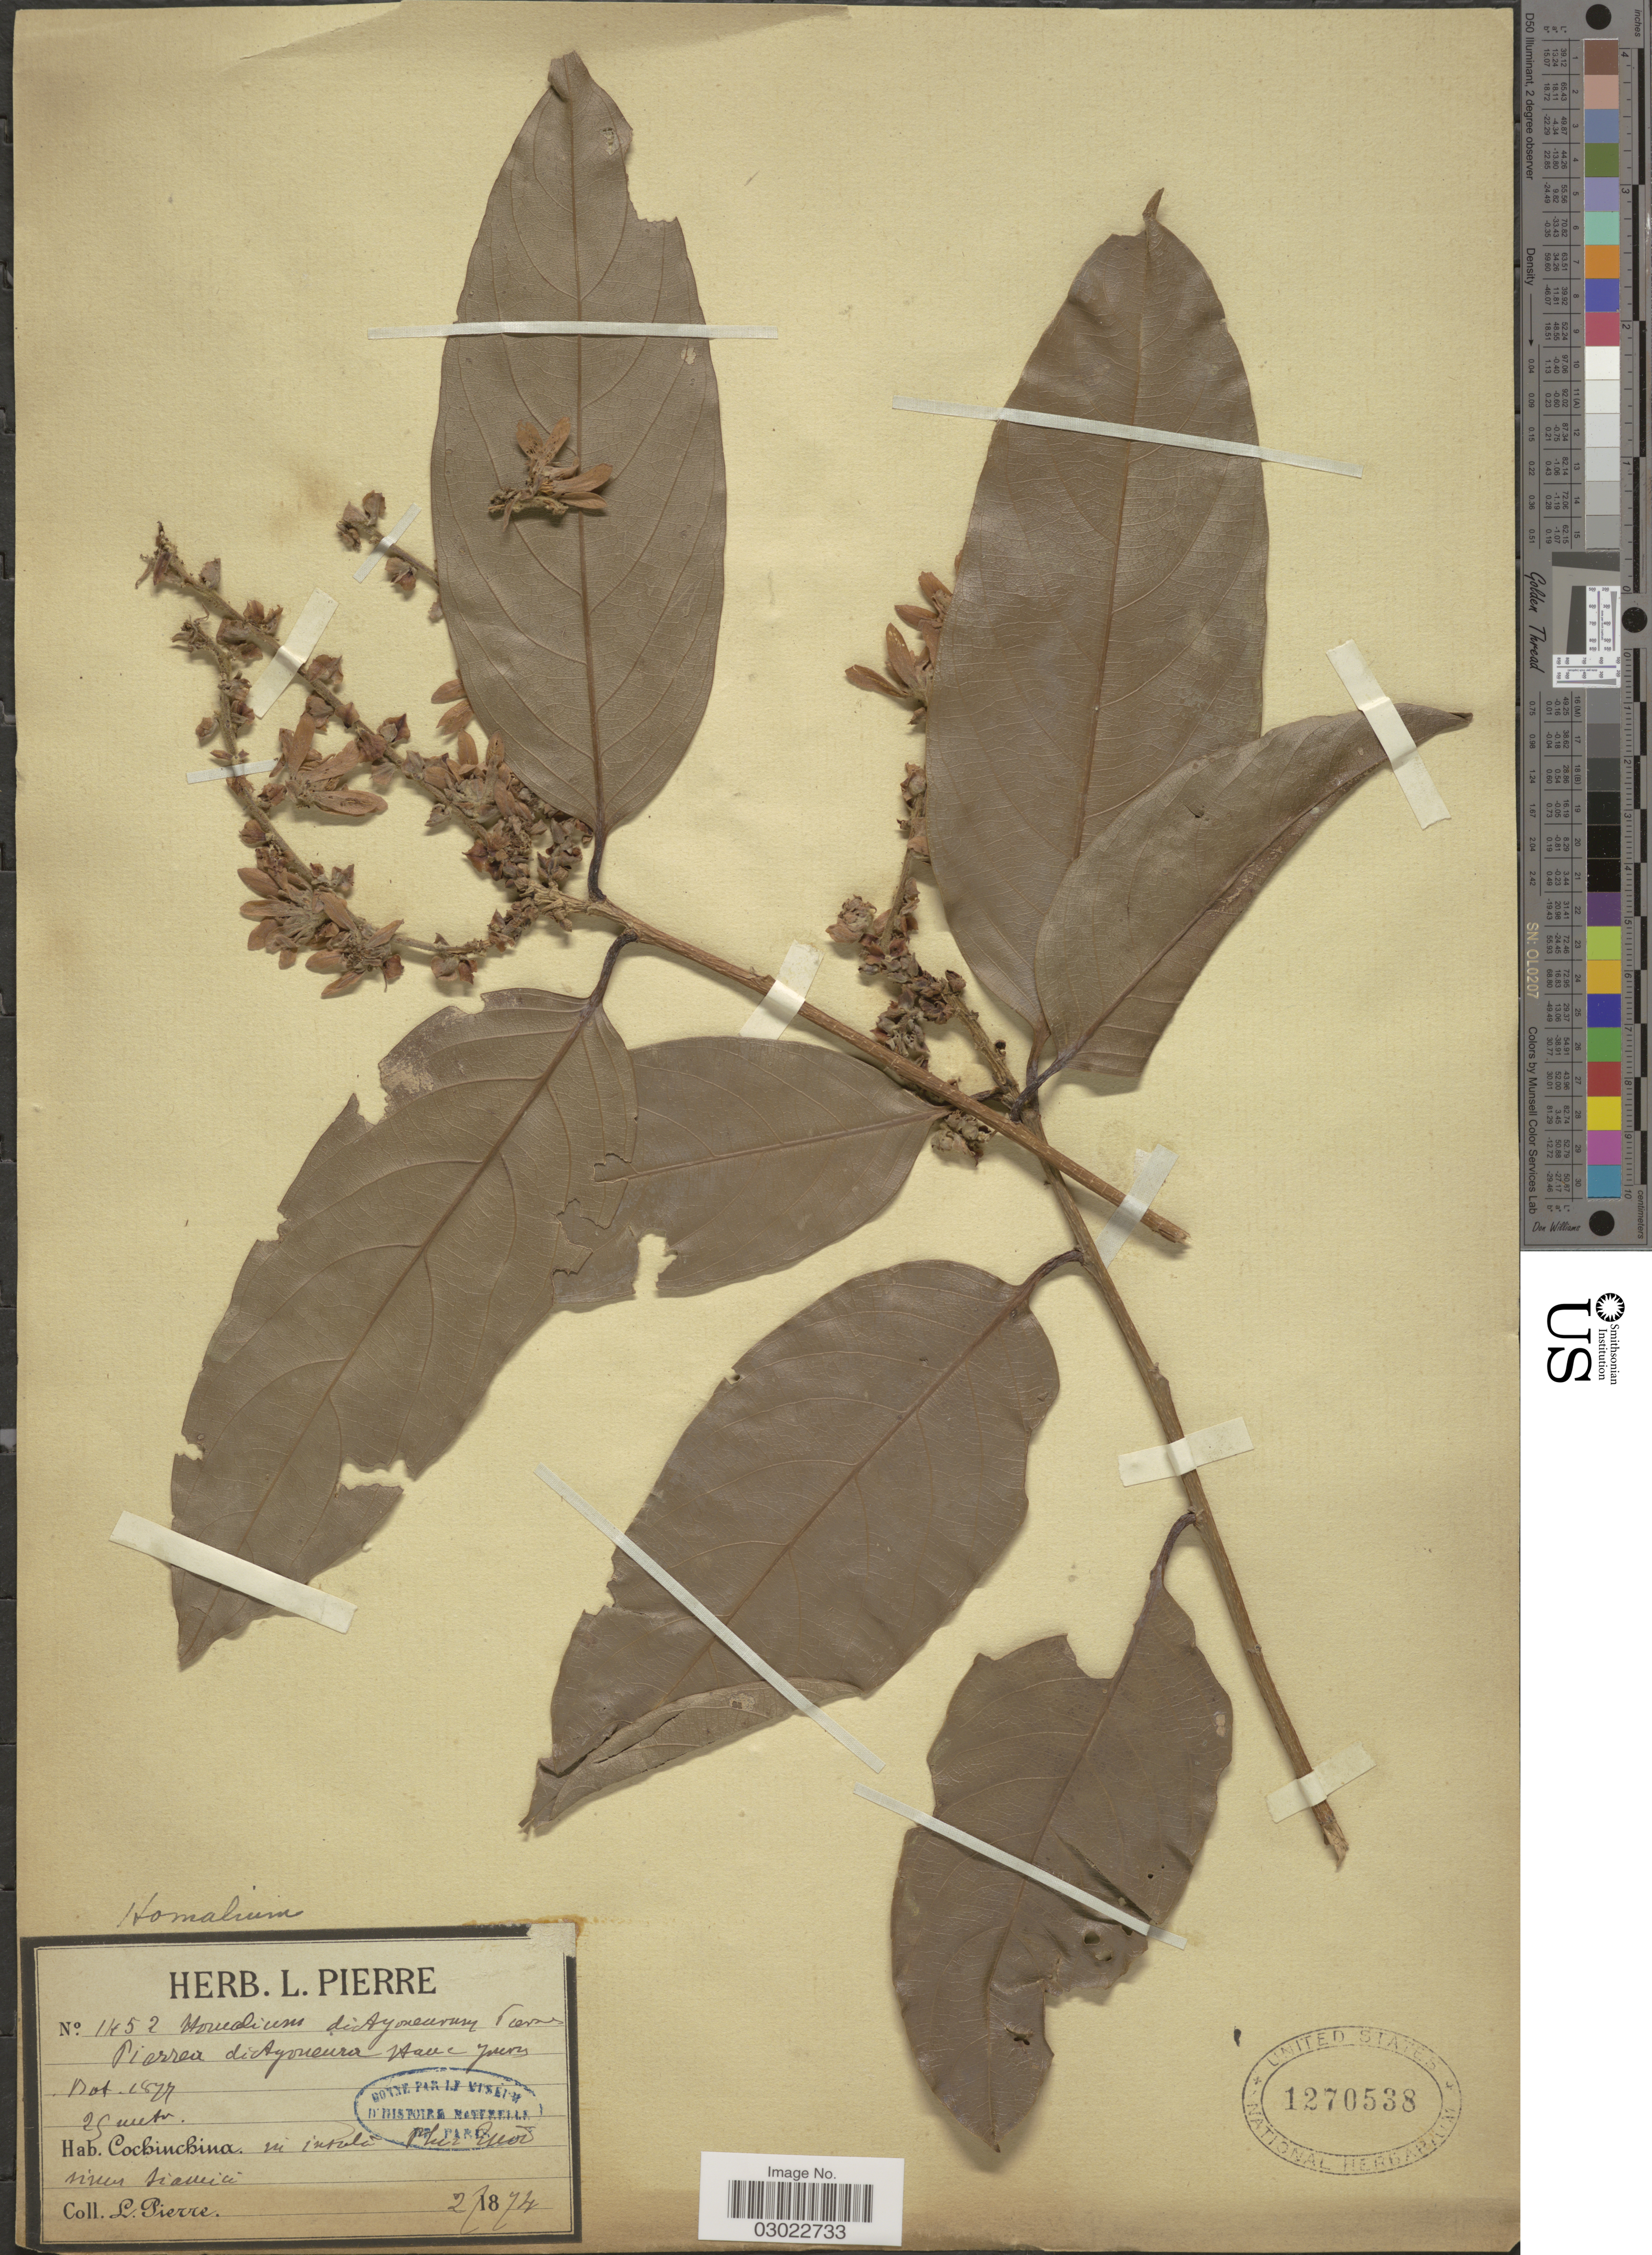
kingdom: Plantae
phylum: Tracheophyta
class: Magnoliopsida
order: Malpighiales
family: Salicaceae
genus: Homalium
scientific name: Homalium dictyoneurum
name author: Warb.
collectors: L. Pierre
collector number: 1452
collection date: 1874-02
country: Vietnam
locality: Cochinchina, In insula Phu Quoc sinus Siamici [on Phu Quoc Island, Gulf of Thailand]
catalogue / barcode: US 1270538